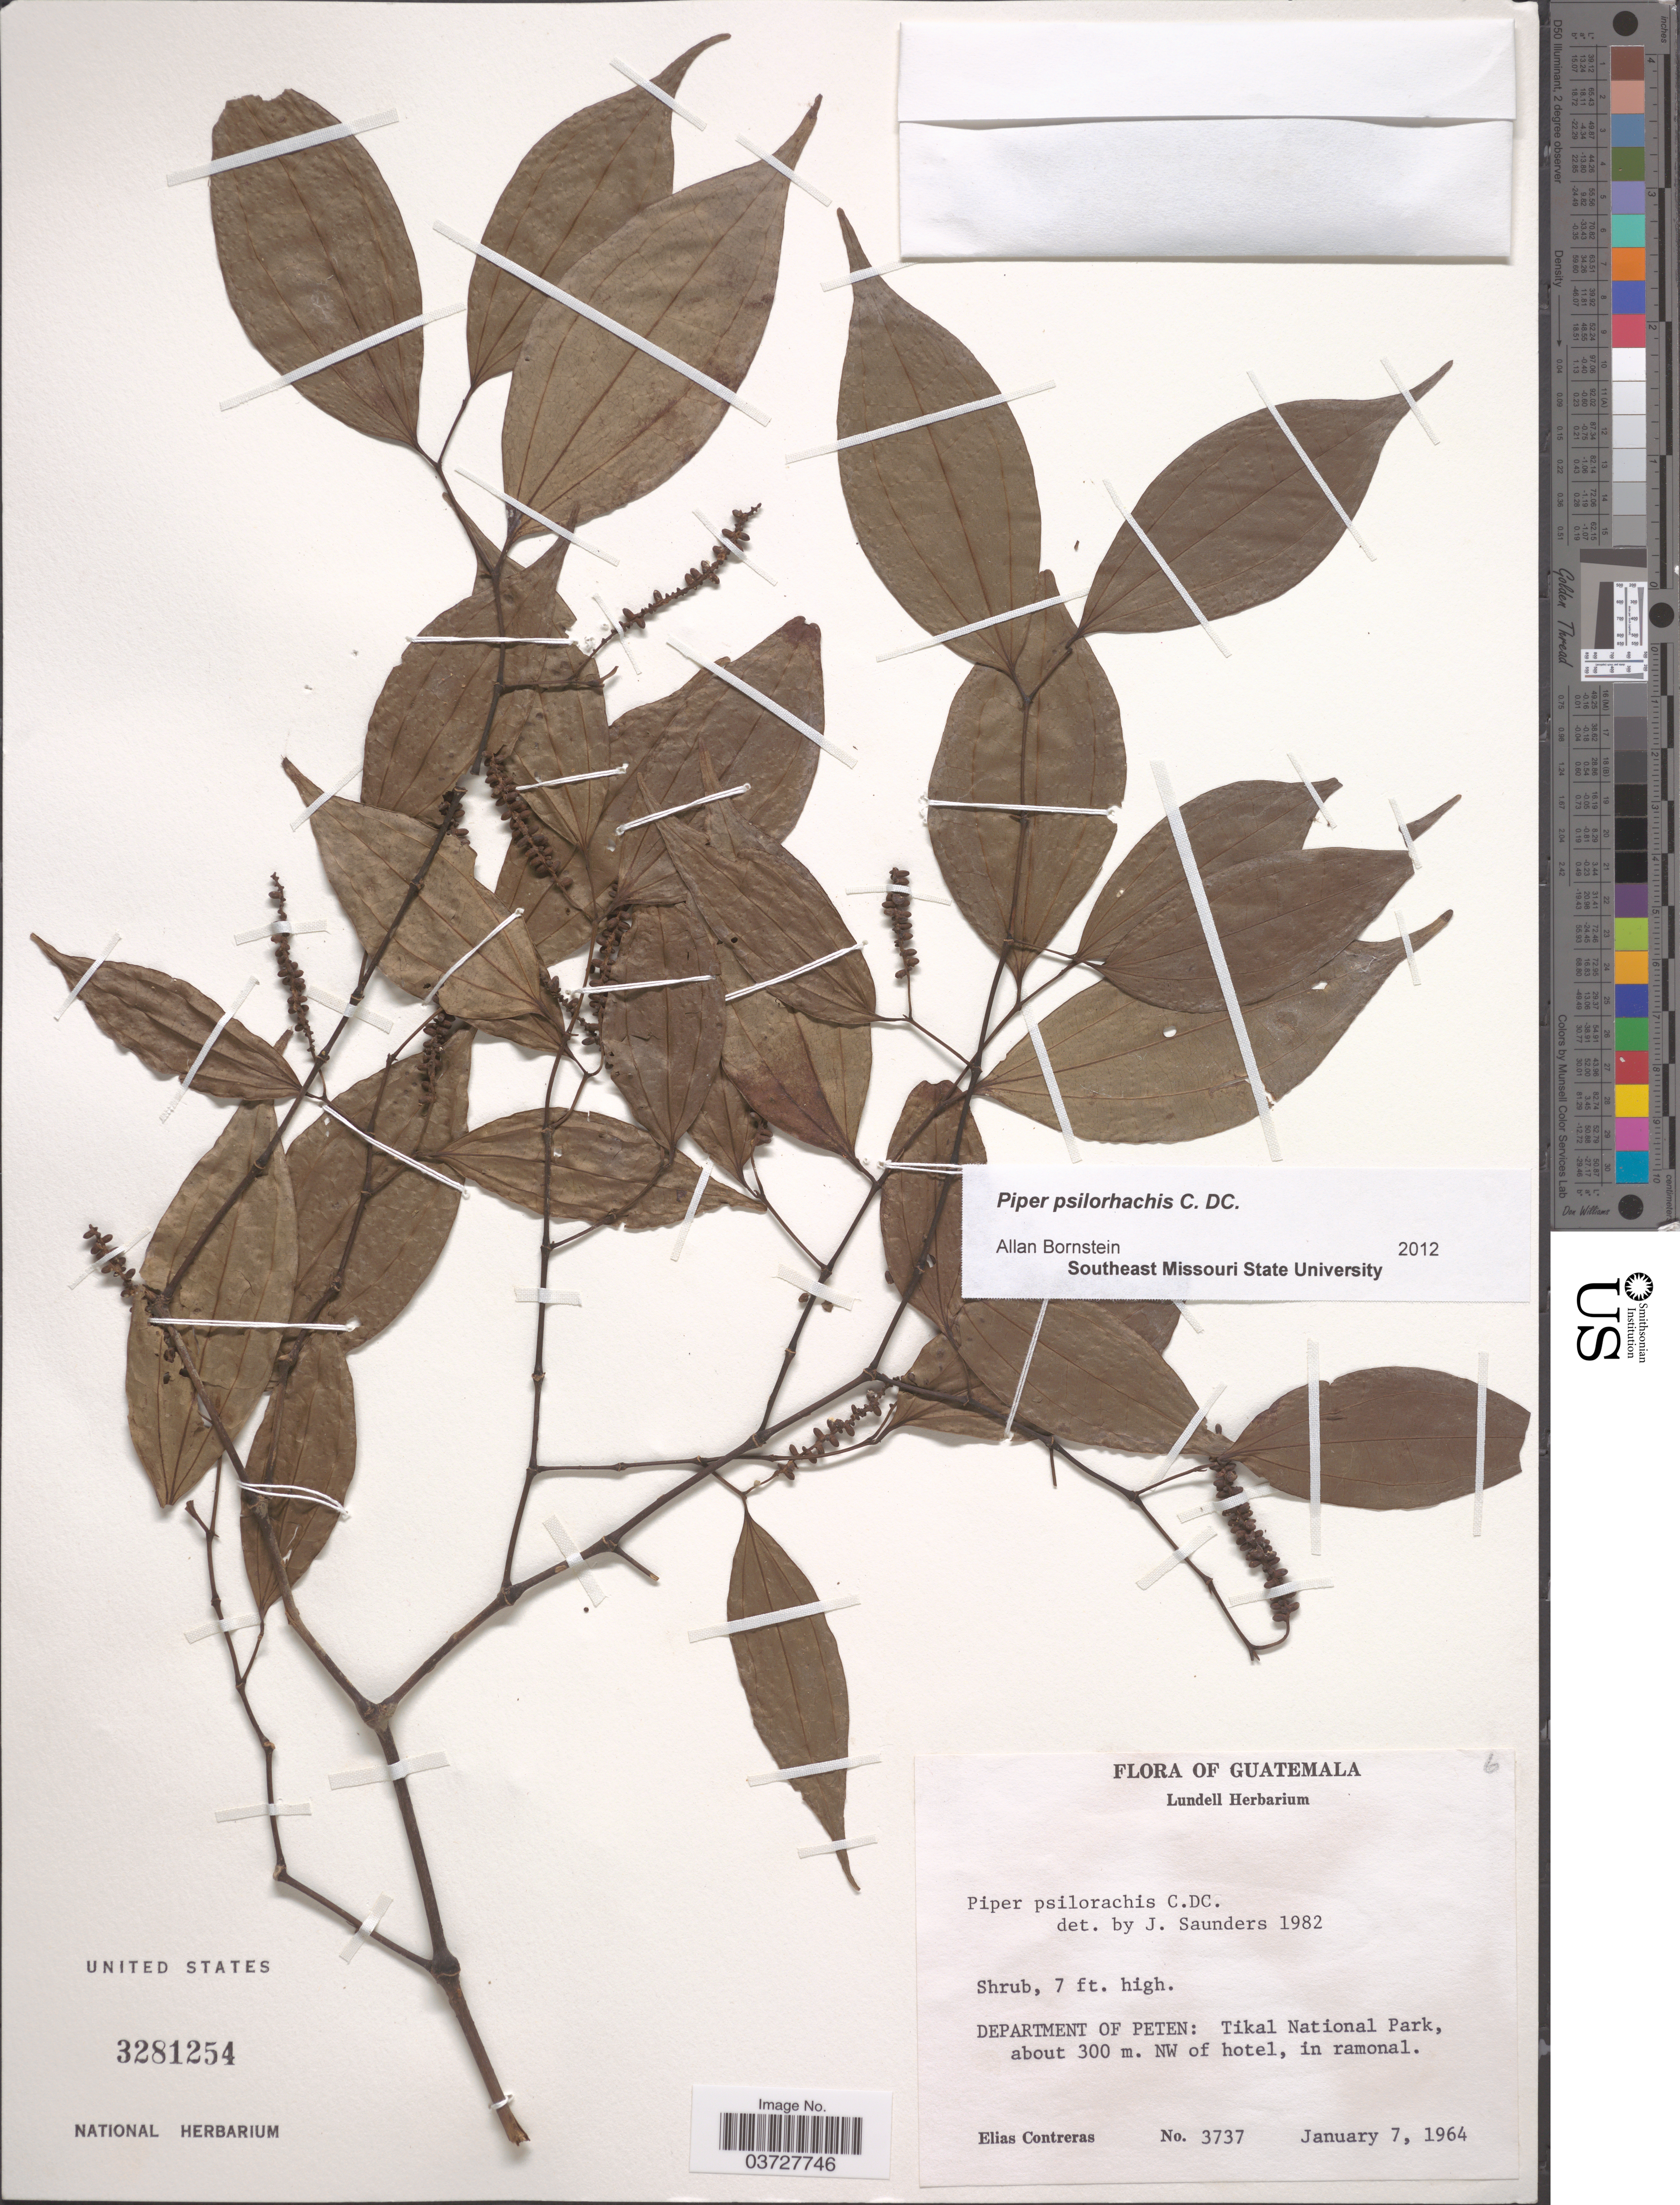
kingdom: Plantae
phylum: Tracheophyta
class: Magnoliopsida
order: Piperales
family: Piperaceae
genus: Piper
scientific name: Piper psilorhachis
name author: C. DC.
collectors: E. Contreras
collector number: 3737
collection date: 1964-01-07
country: Guatemala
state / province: El Peten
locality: Department of Peten: Tikal National Park, about 300 m. NW of hotel, in ramonal.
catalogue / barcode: US 3281254